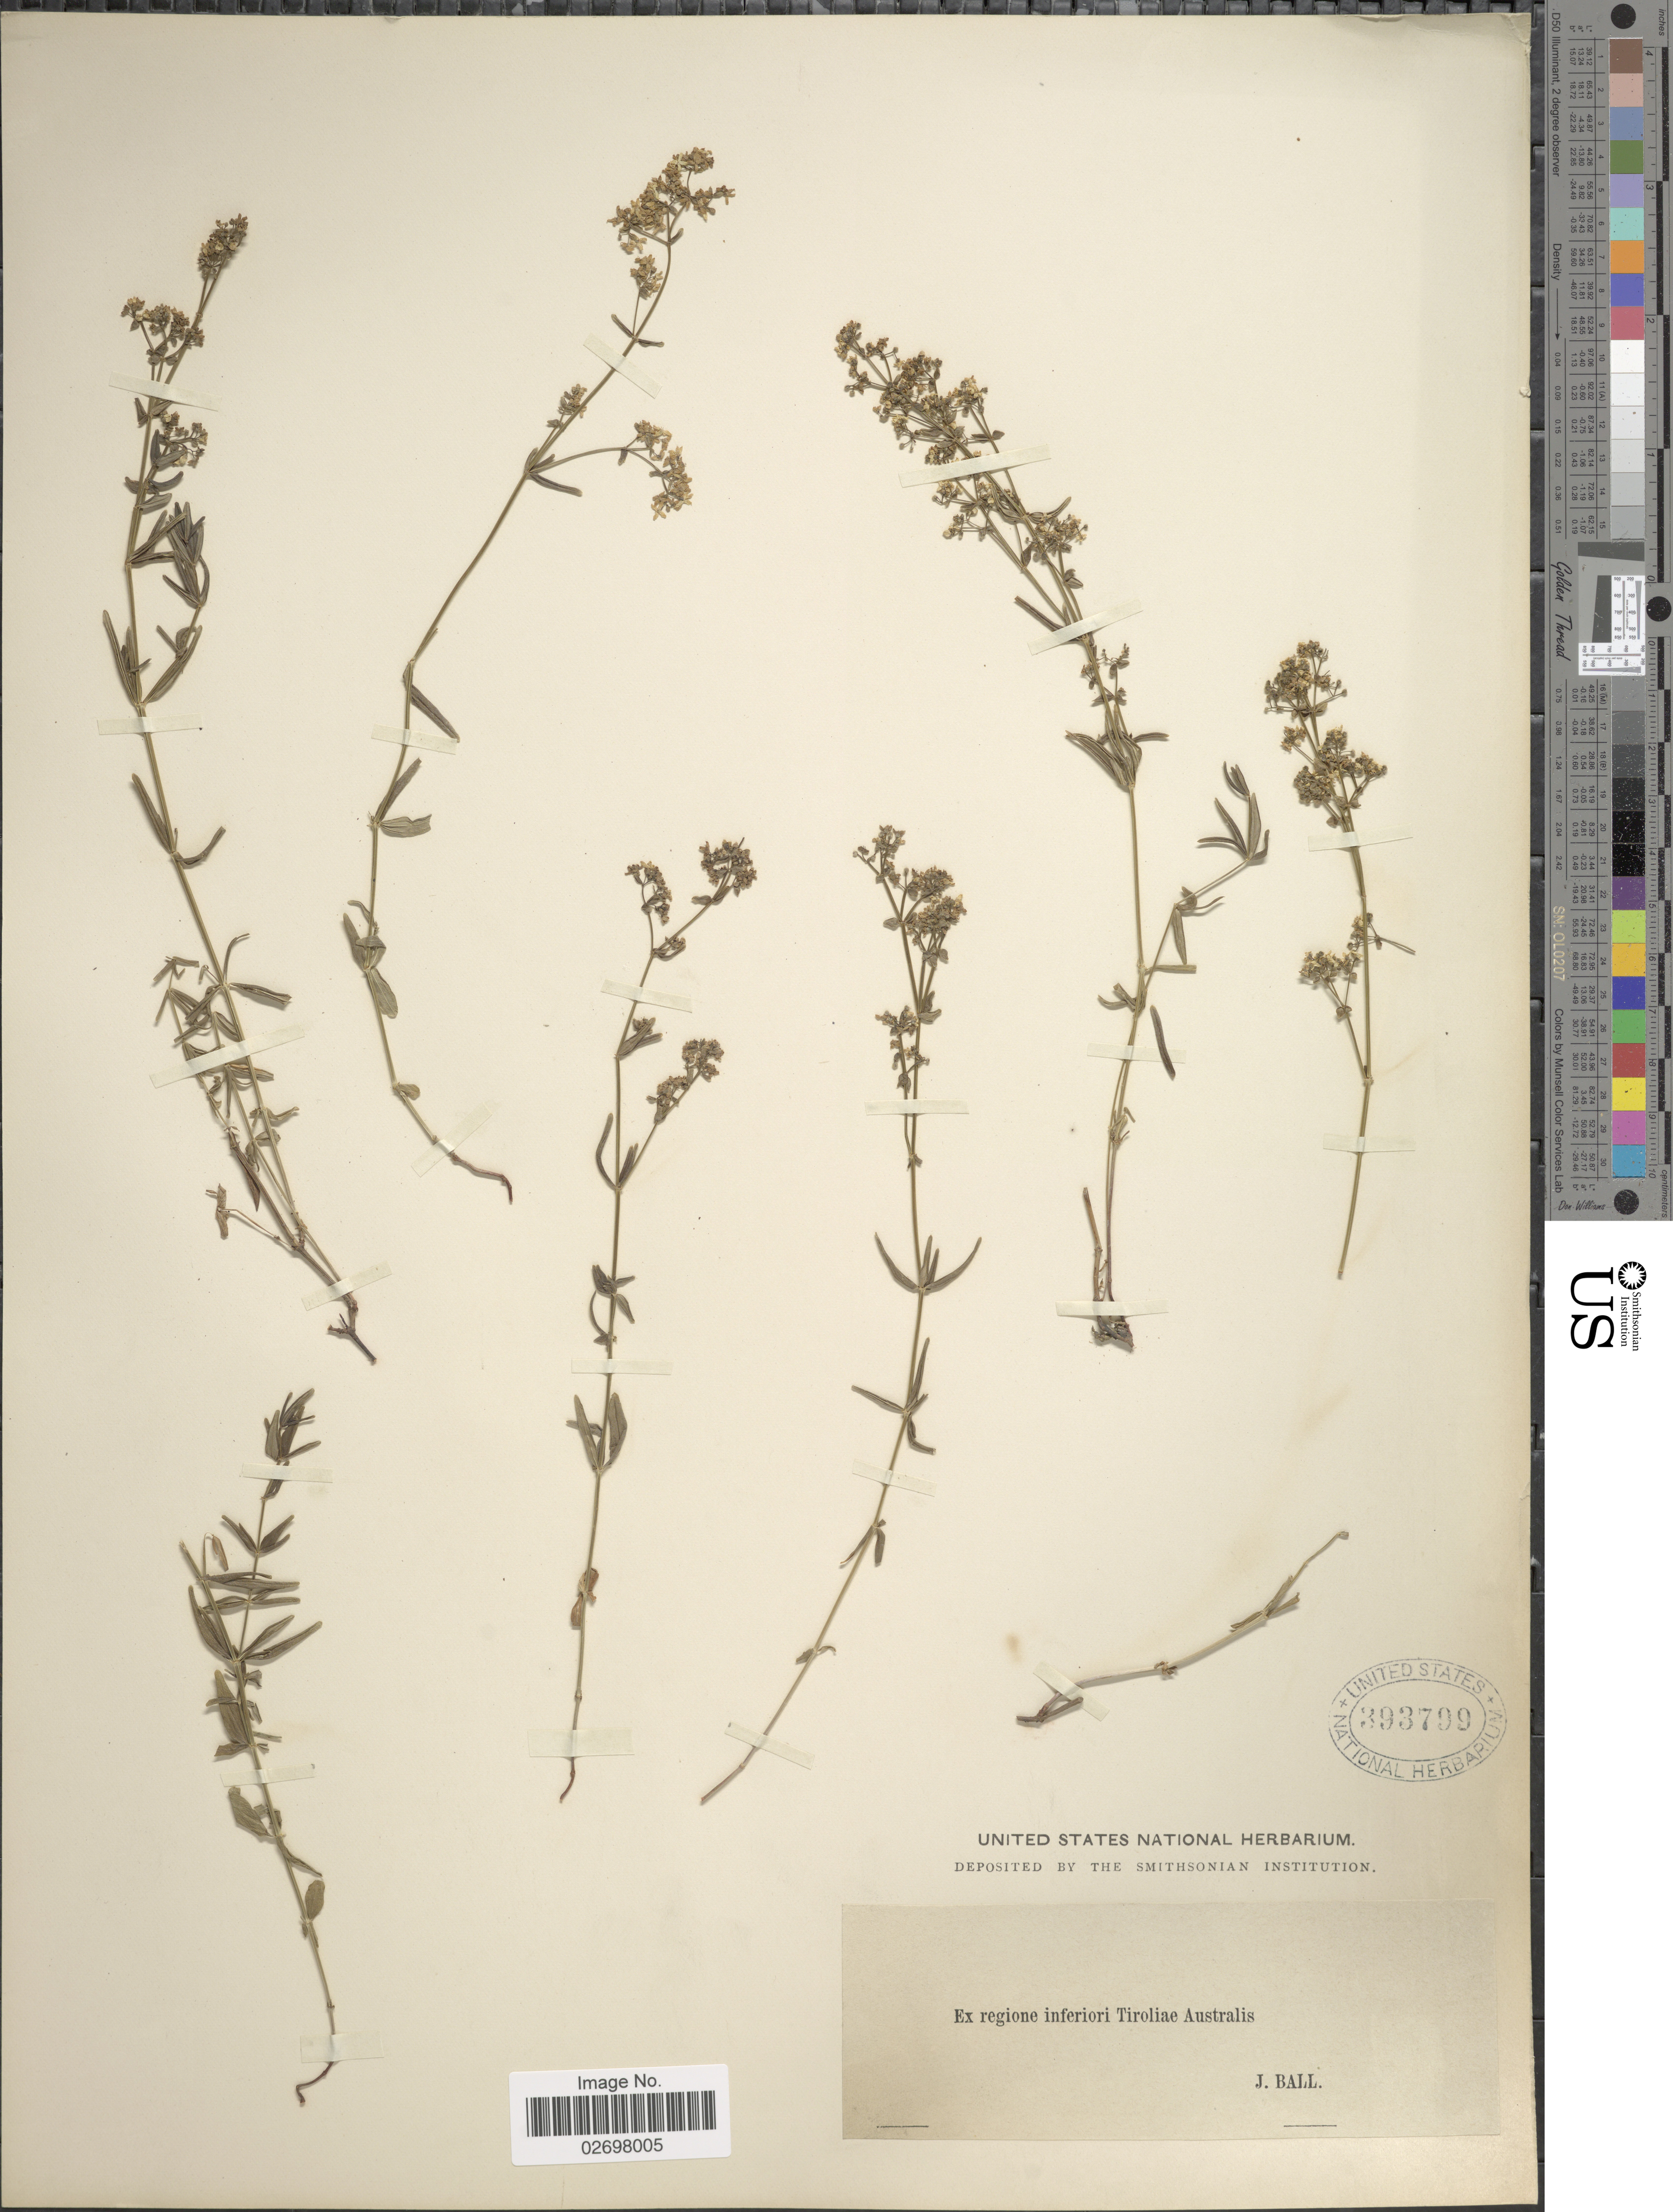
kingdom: Plantae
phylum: Tracheophyta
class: Magnoliopsida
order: Gentianales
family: Rubiaceae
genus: Galium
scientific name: Galium sp.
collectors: J. Ball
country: Austria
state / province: Tirol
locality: Ex regione inferiori Tiroliae Australis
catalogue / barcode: US 3937099